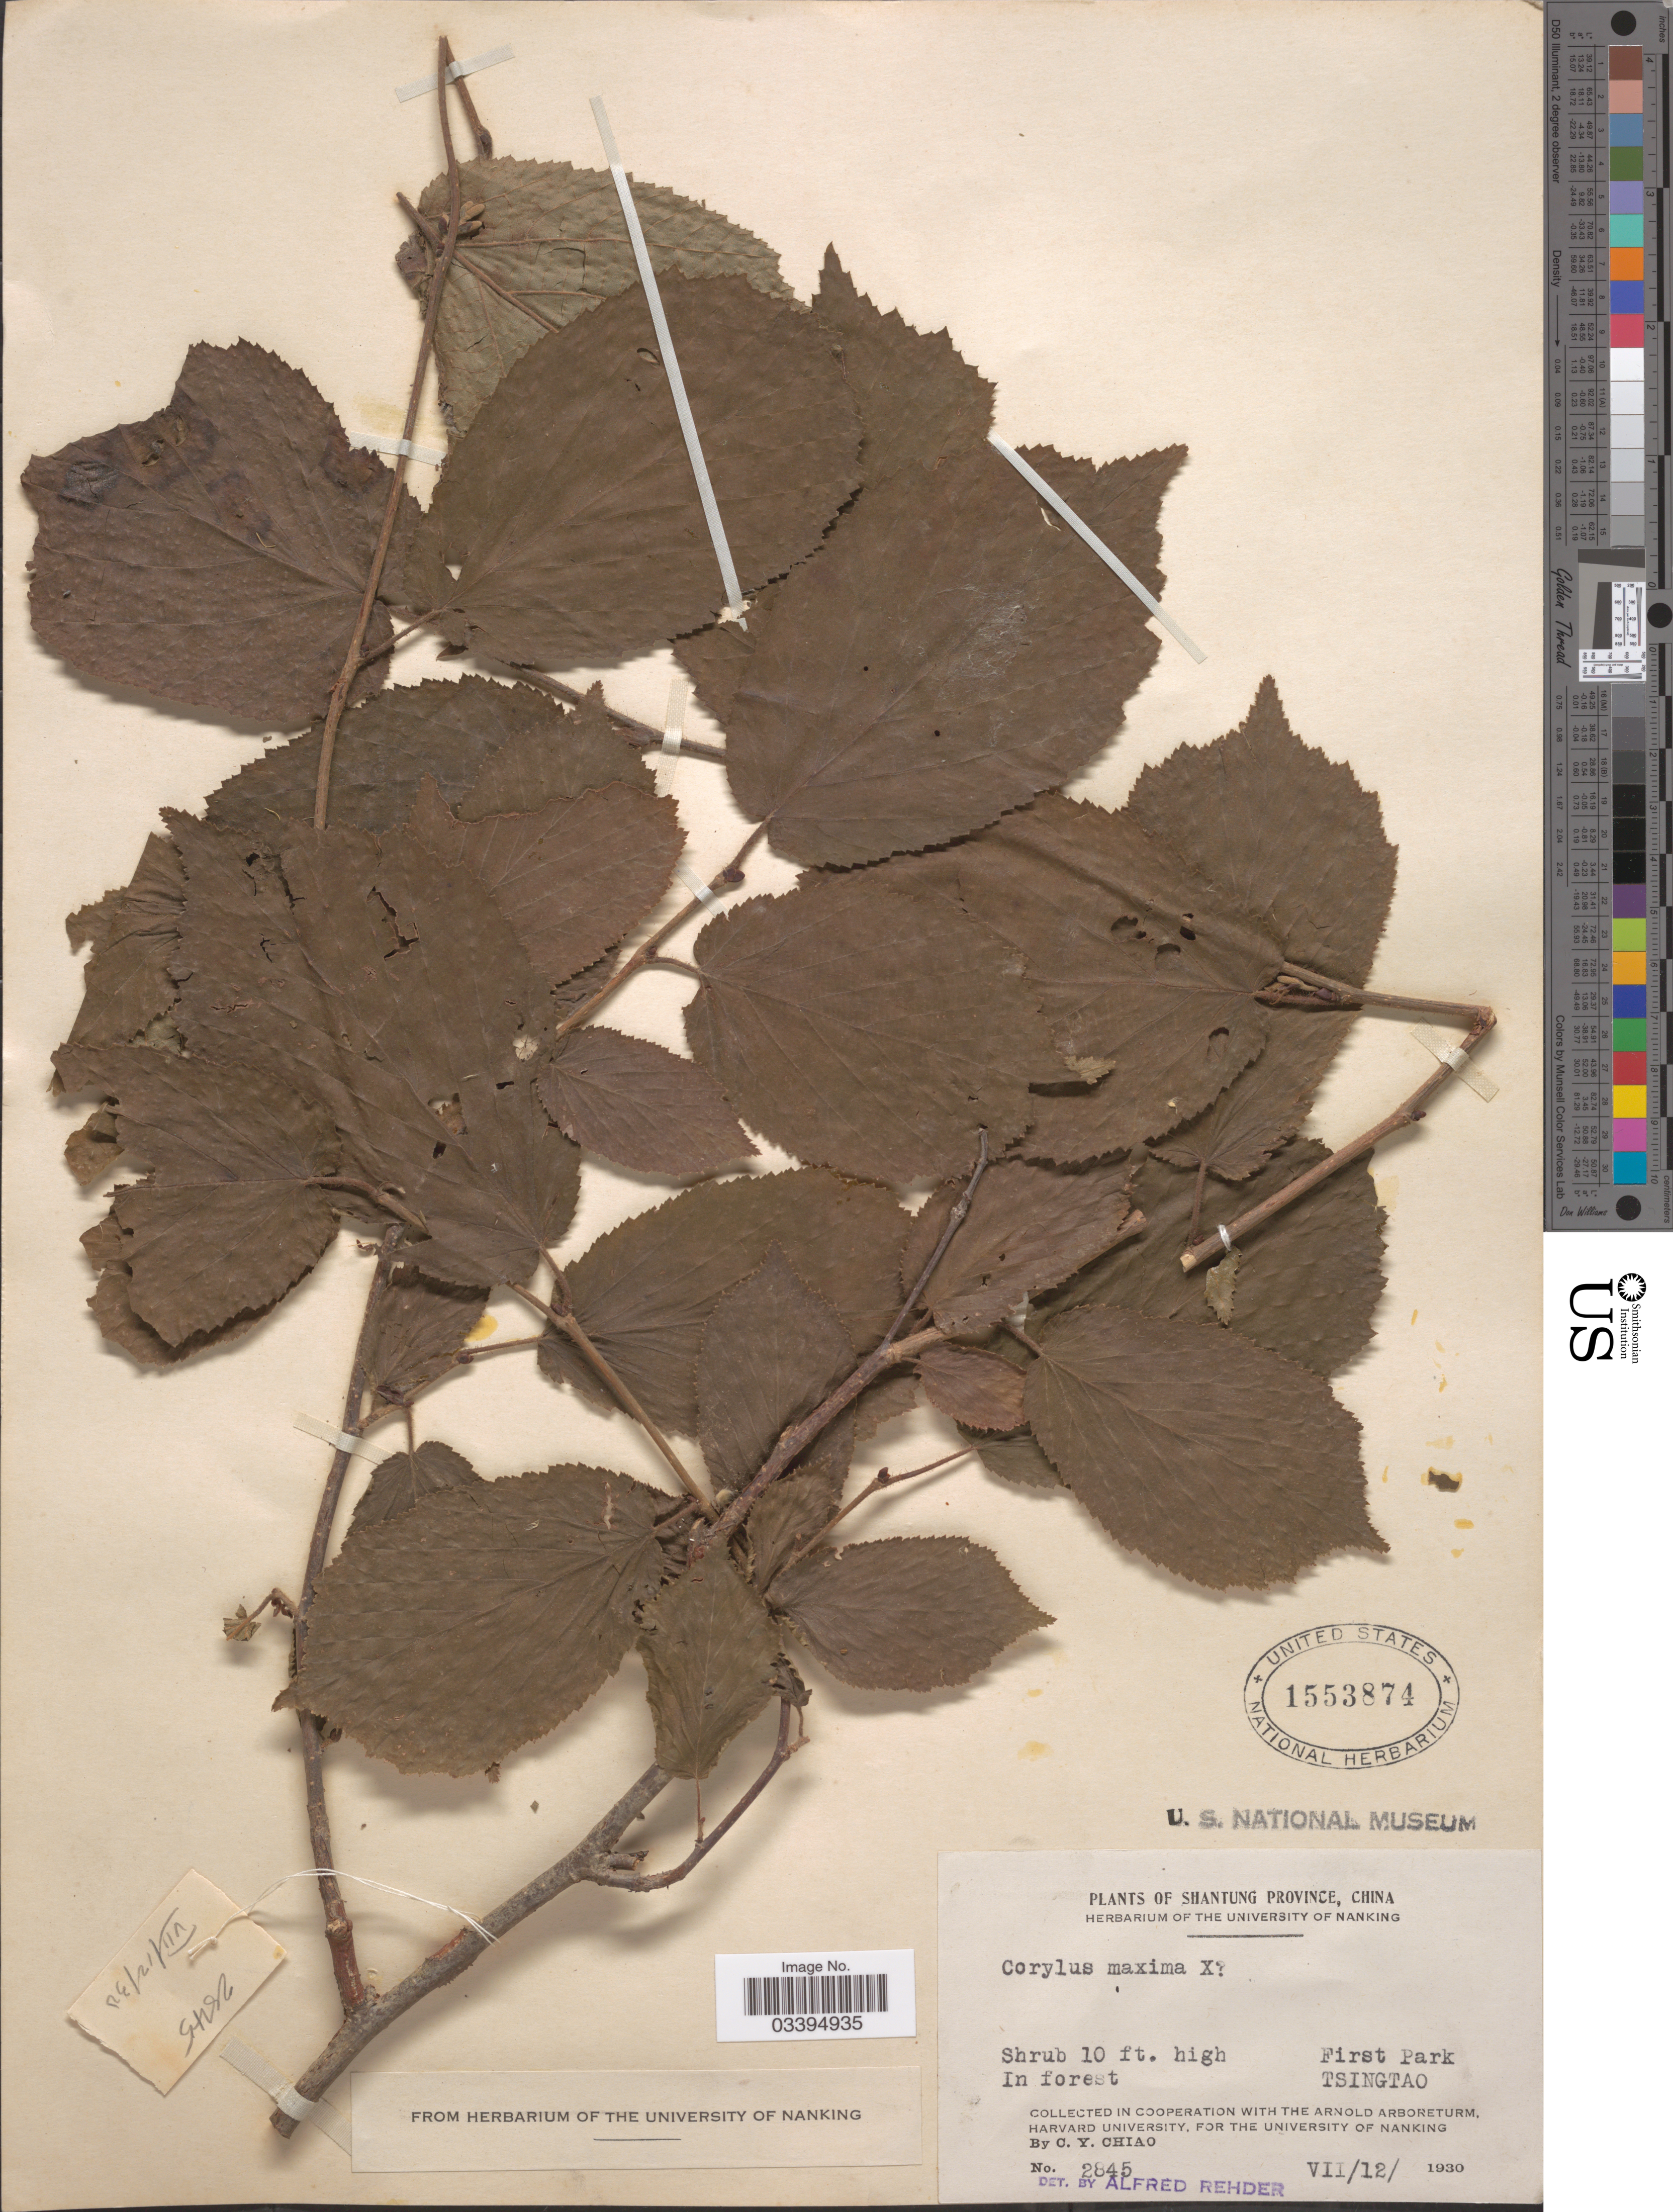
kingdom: Plantae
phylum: Tracheophyta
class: Magnoliopsida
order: Fagales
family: Betulaceae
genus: Corylus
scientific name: Corylus maxima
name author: Mill.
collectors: C. Y. Chiao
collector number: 2845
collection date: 1930-07-12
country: China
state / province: Shandong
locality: Shantung Province. First Park. Tsingtao.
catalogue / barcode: US 1553874